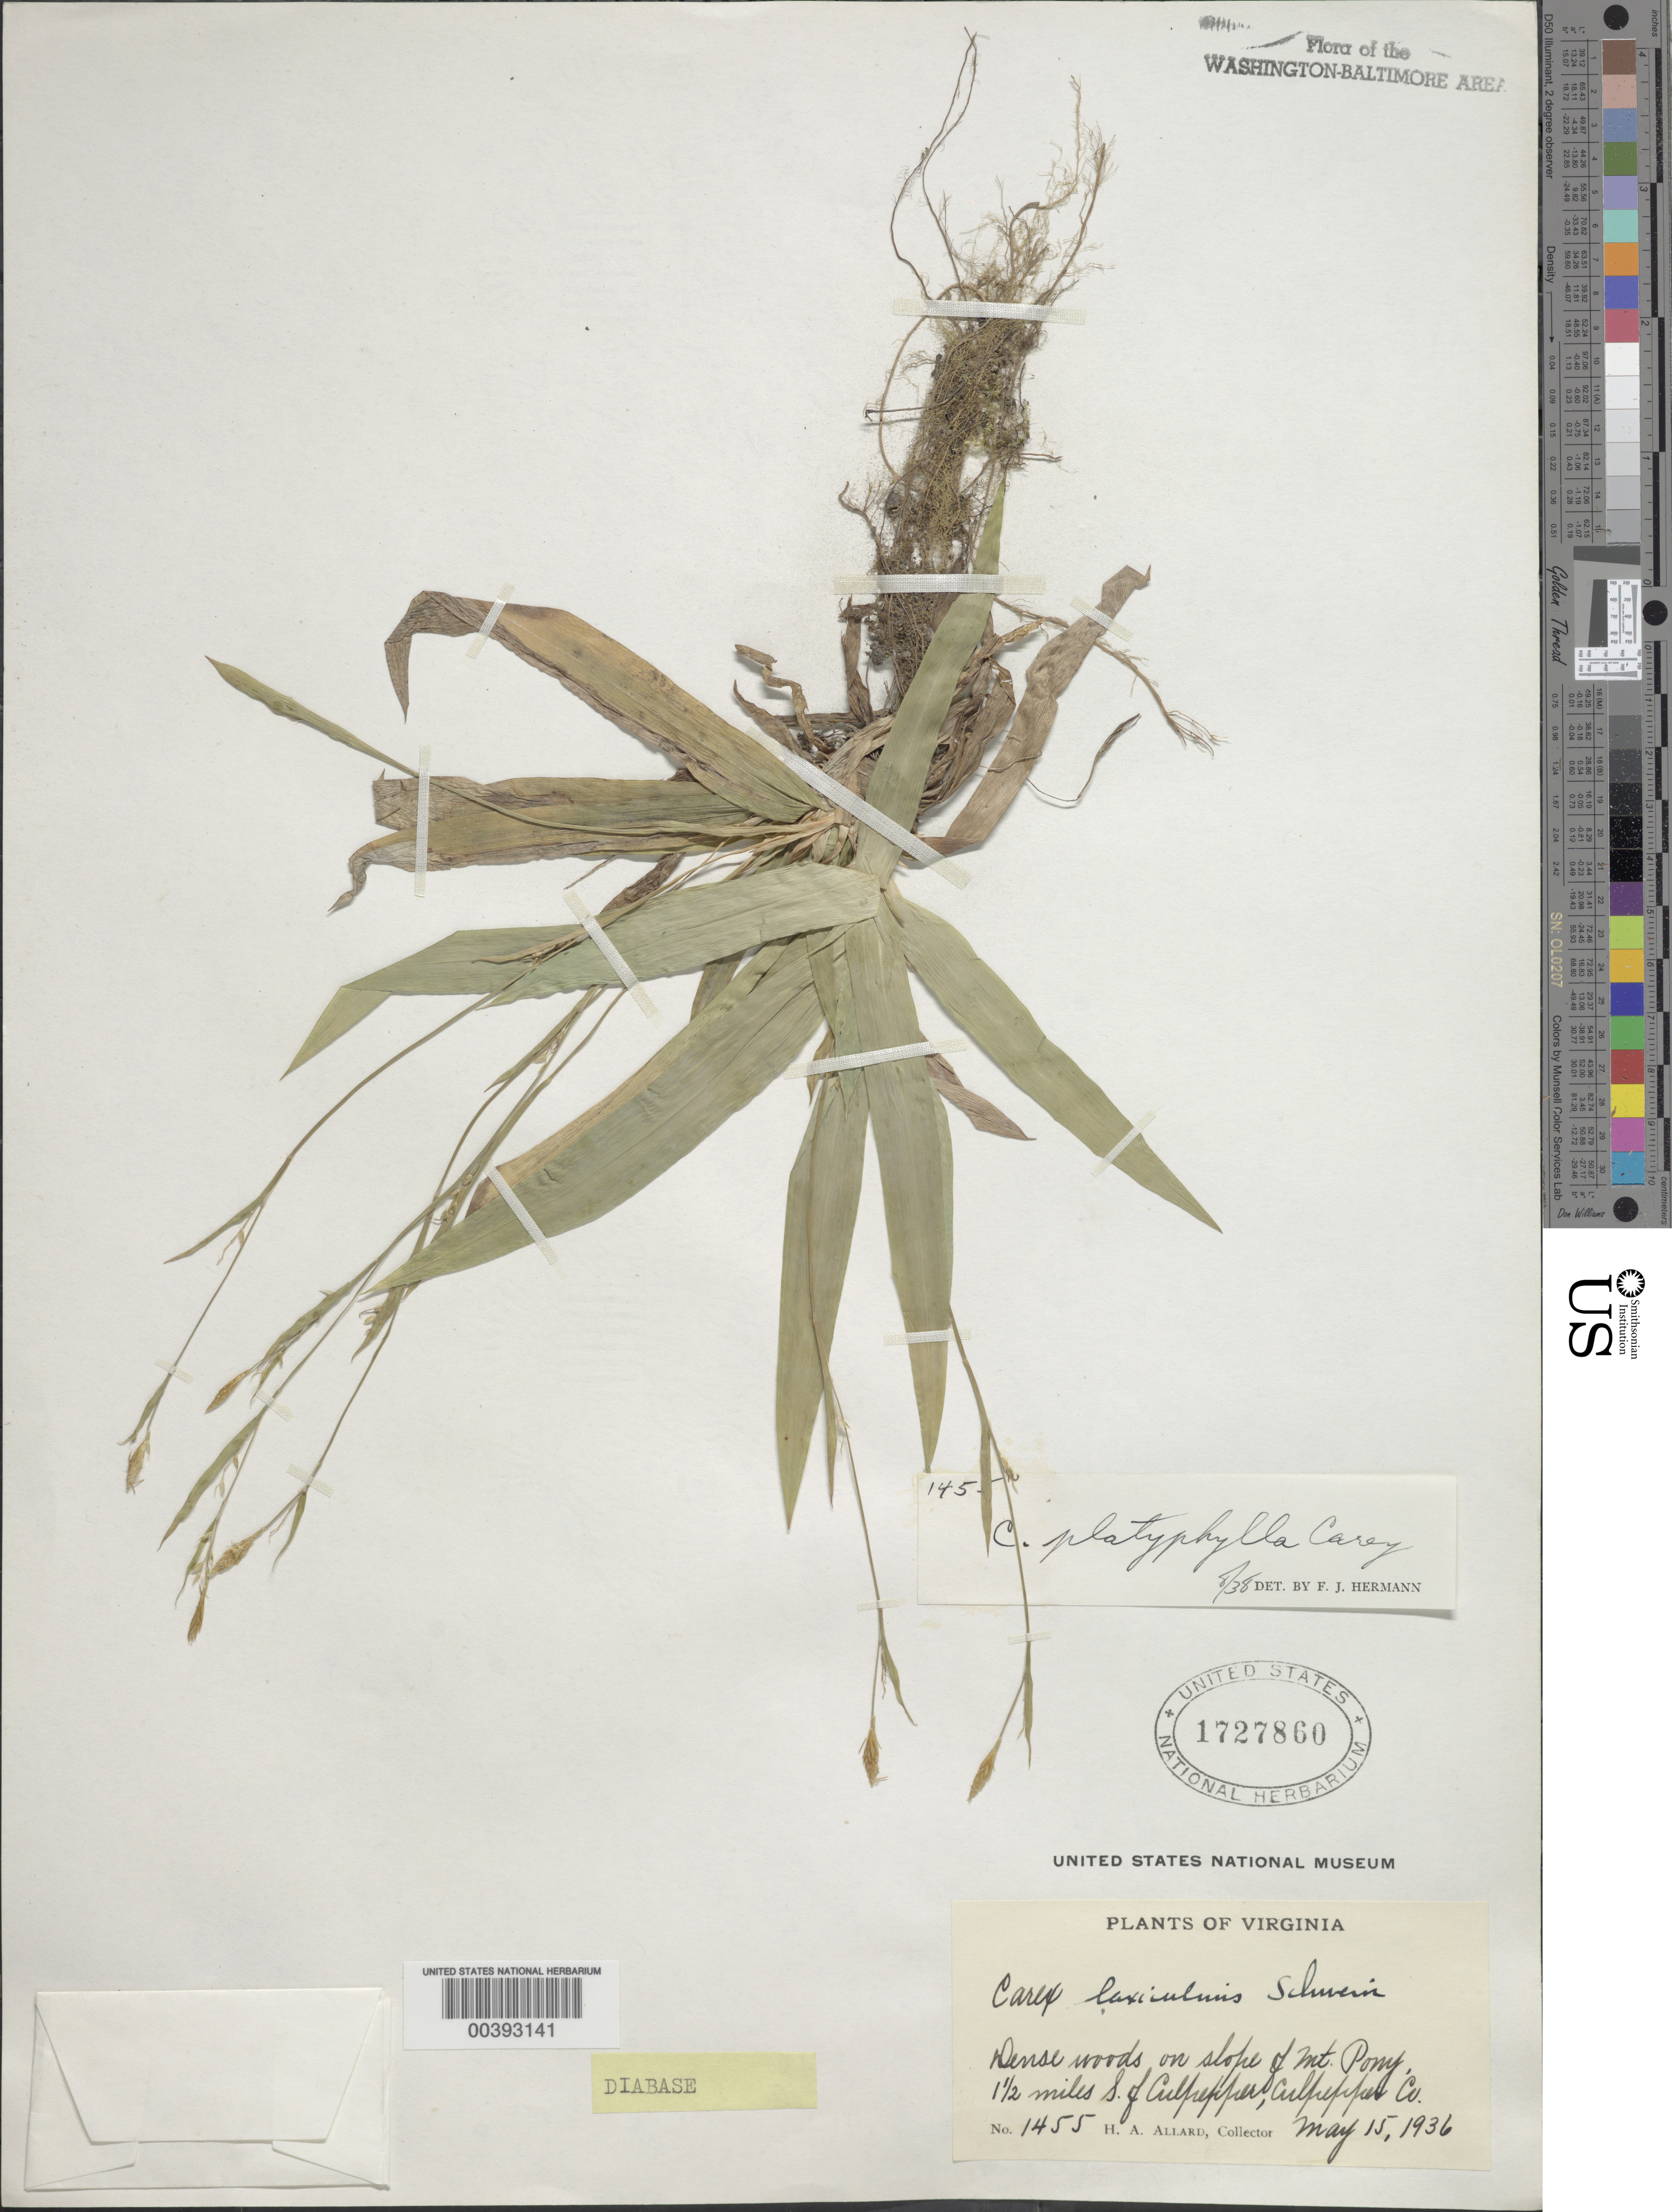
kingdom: Plantae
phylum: Tracheophyta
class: Liliopsida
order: Poales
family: Cyperaceae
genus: Carex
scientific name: Carex platyphylla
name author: J. Carey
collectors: H. A. Allard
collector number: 1455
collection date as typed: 15 May 1936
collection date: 1936-05-15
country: United States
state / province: Virginia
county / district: Culpeper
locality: Mount Pony, south of Culpepper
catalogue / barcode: US 1727860